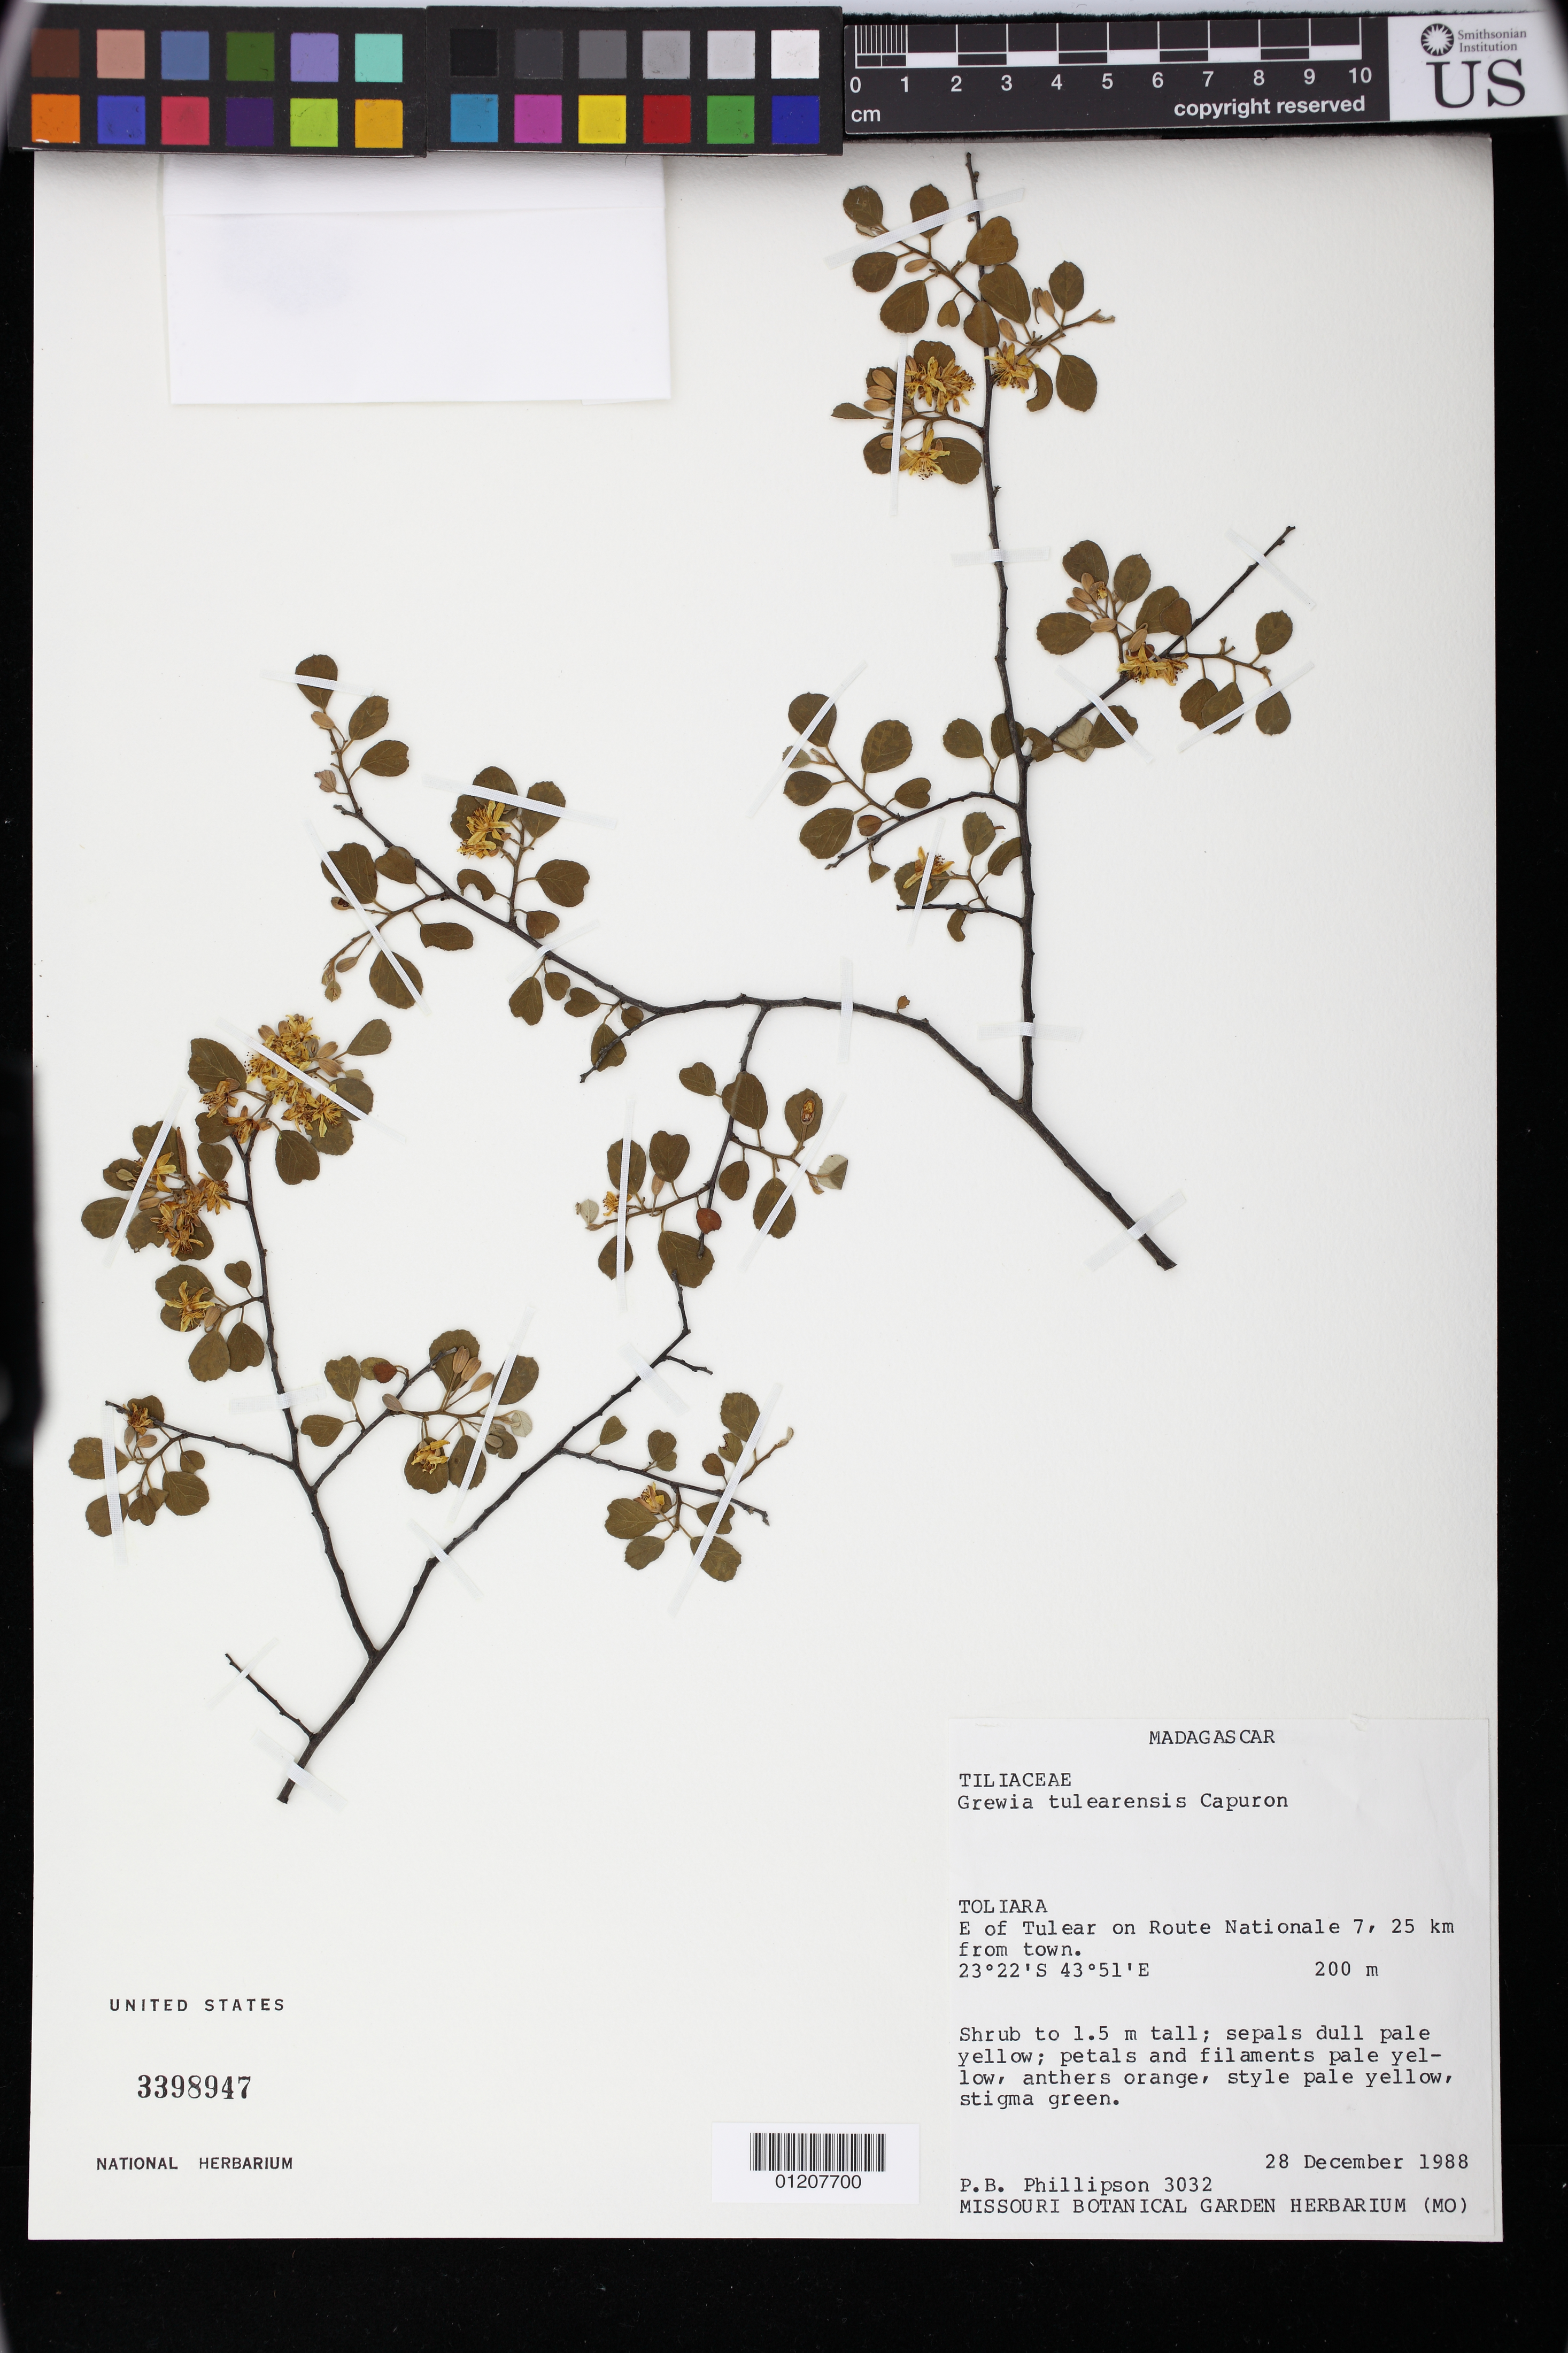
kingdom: Plantae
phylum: Tracheophyta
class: Magnoliopsida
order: Malvales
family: Malvaceae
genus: Grewia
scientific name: Grewia tulearensis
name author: Capuron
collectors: P. B. Phillipson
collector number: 3032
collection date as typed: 28 Dec 1988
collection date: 1988-12-28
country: Madagascar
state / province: Atsimo-Andrefana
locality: Toliara. E of Tulear on Route Nationale 7, 25 km from town.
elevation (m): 200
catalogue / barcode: US 3398947